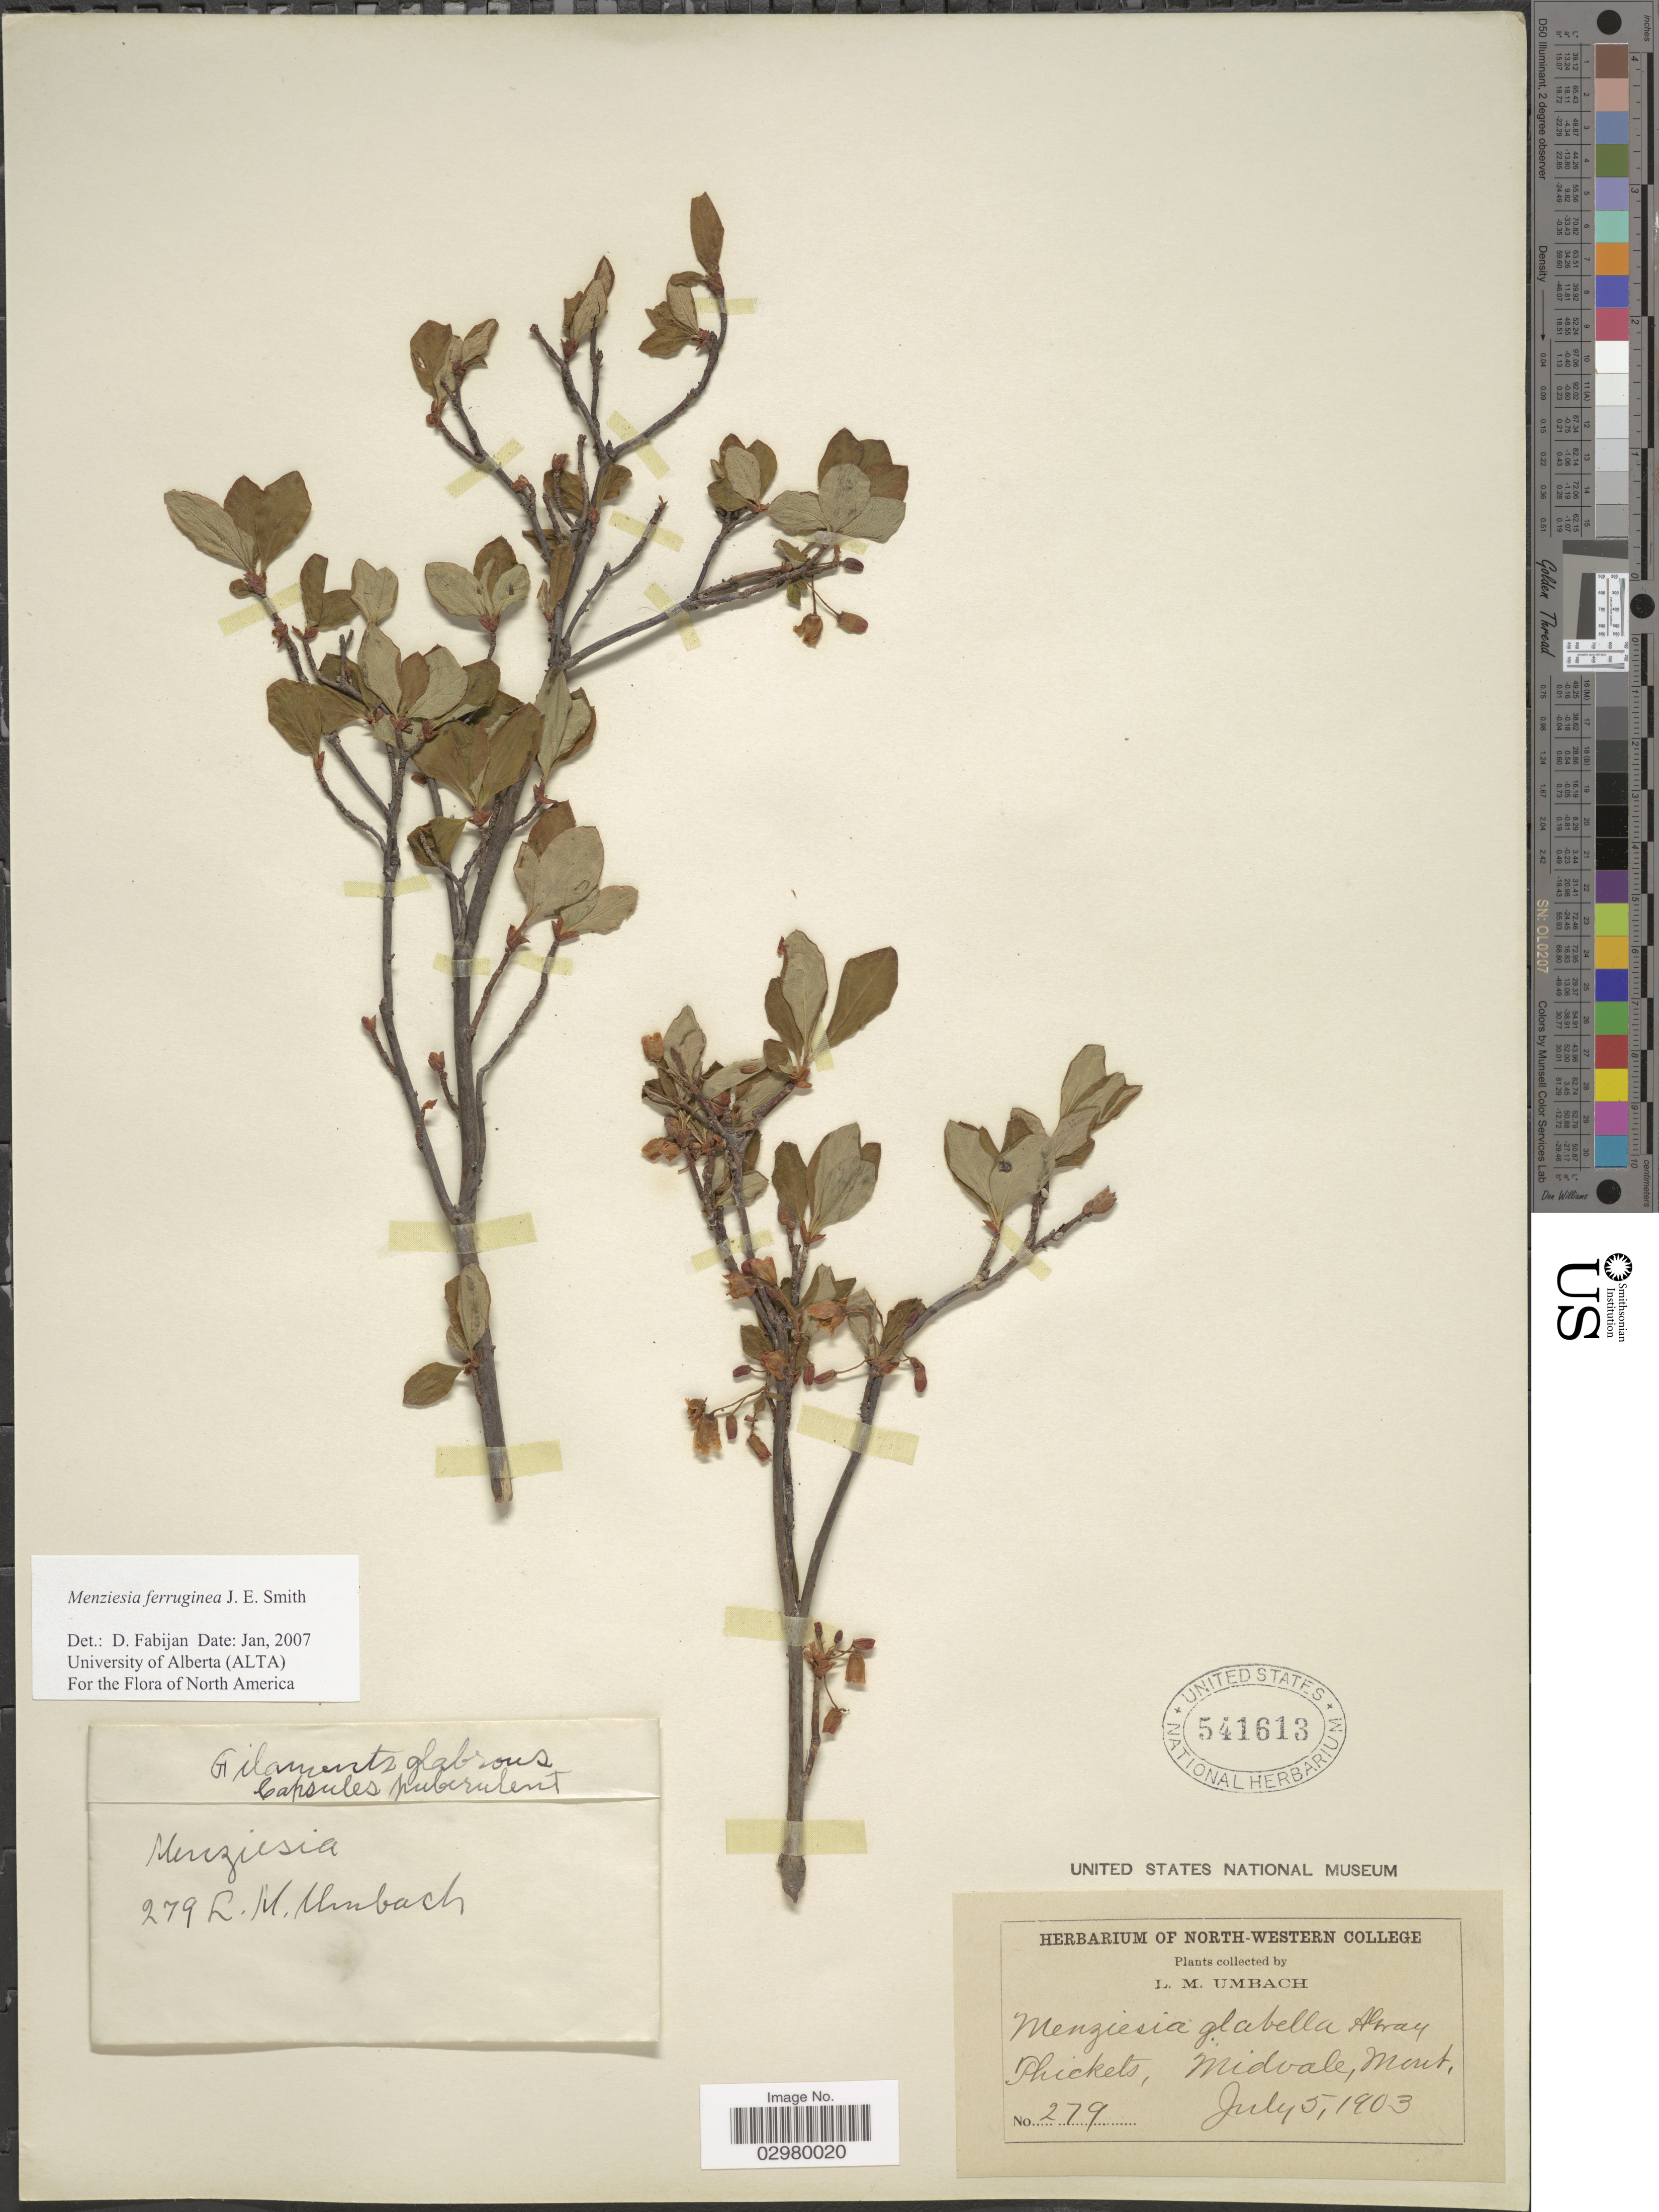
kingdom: Plantae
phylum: Tracheophyta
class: Magnoliopsida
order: Ericales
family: Ericaceae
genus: Menziesia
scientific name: Menziesia ferruginea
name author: Sm.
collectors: L. M. Umbach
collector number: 279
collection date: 1903-07-05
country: United States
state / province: Montana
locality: Midvale.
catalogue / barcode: US 541613